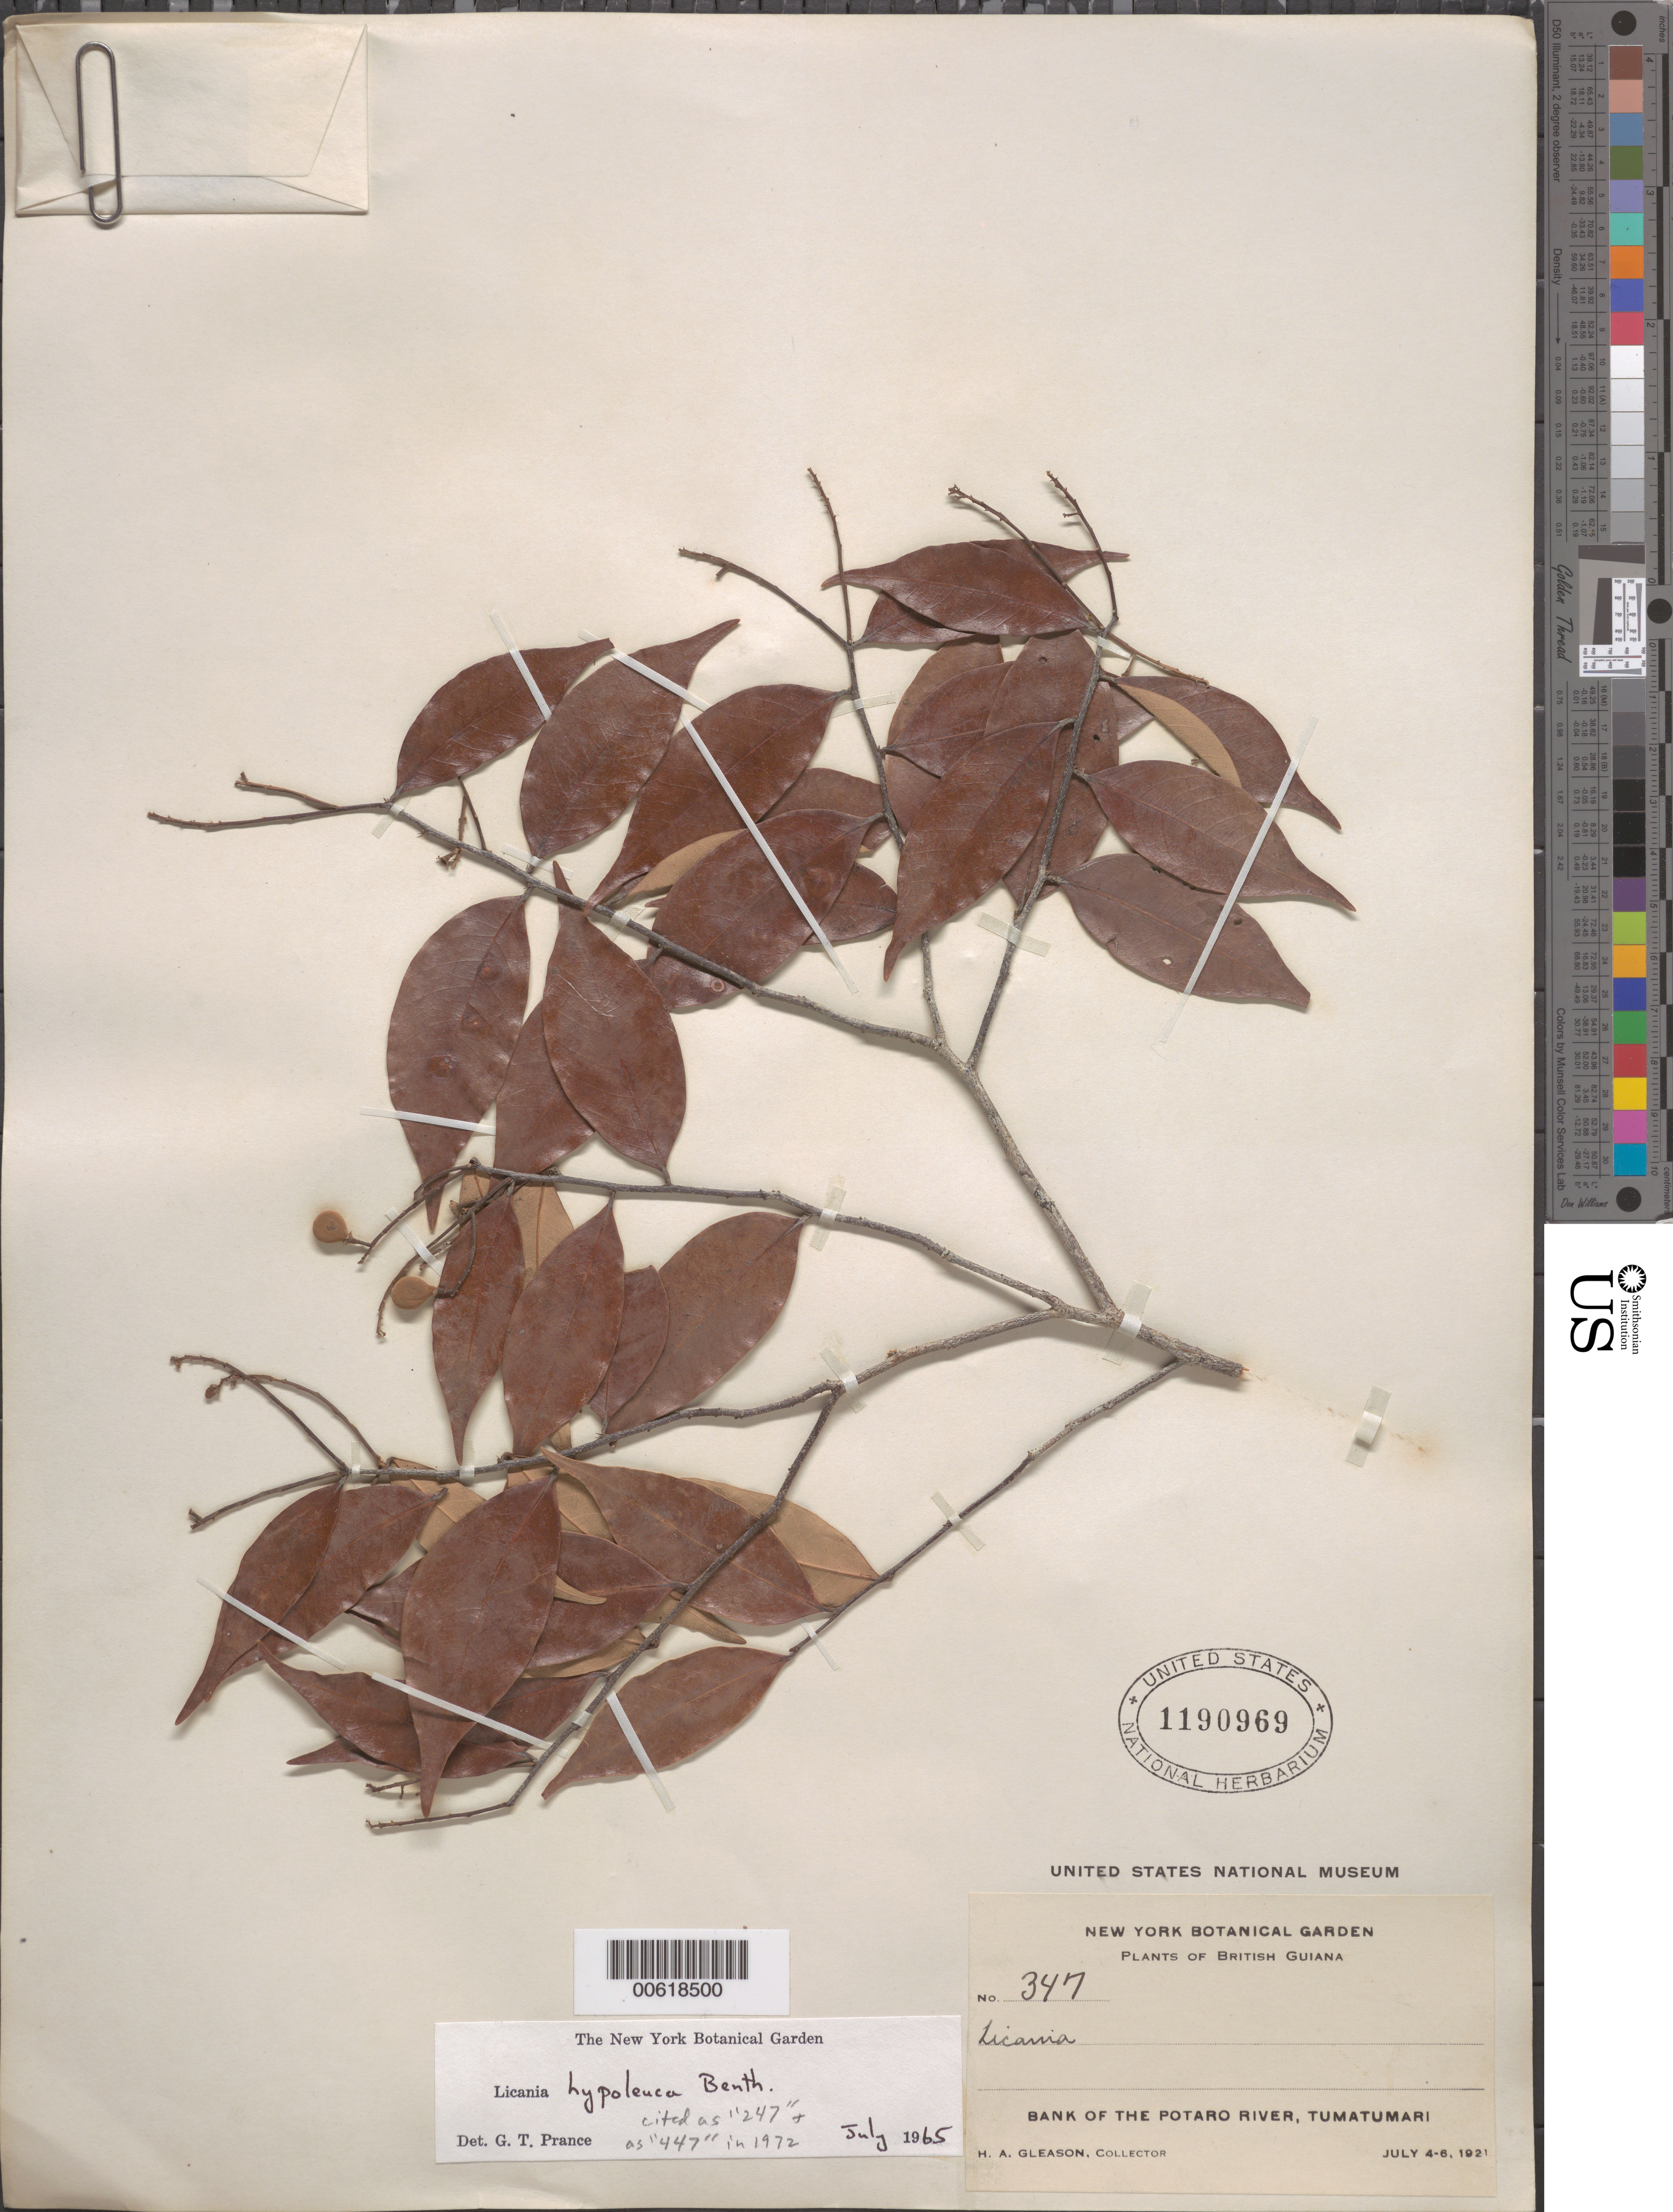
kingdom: Plantae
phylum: Tracheophyta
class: Magnoliopsida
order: Malpighiales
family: Chrysobalanaceae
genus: Licania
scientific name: Licania hypoleuca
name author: Benth.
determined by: Prance, G. T.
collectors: H. A. Gleason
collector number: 347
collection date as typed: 4-Jul-21 to 6-Jul-21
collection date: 1921-07-04/1921-07-06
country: Guyana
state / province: Potaro-Siparuni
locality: Tumatumari Village, Potaro R.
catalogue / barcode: US 1190969